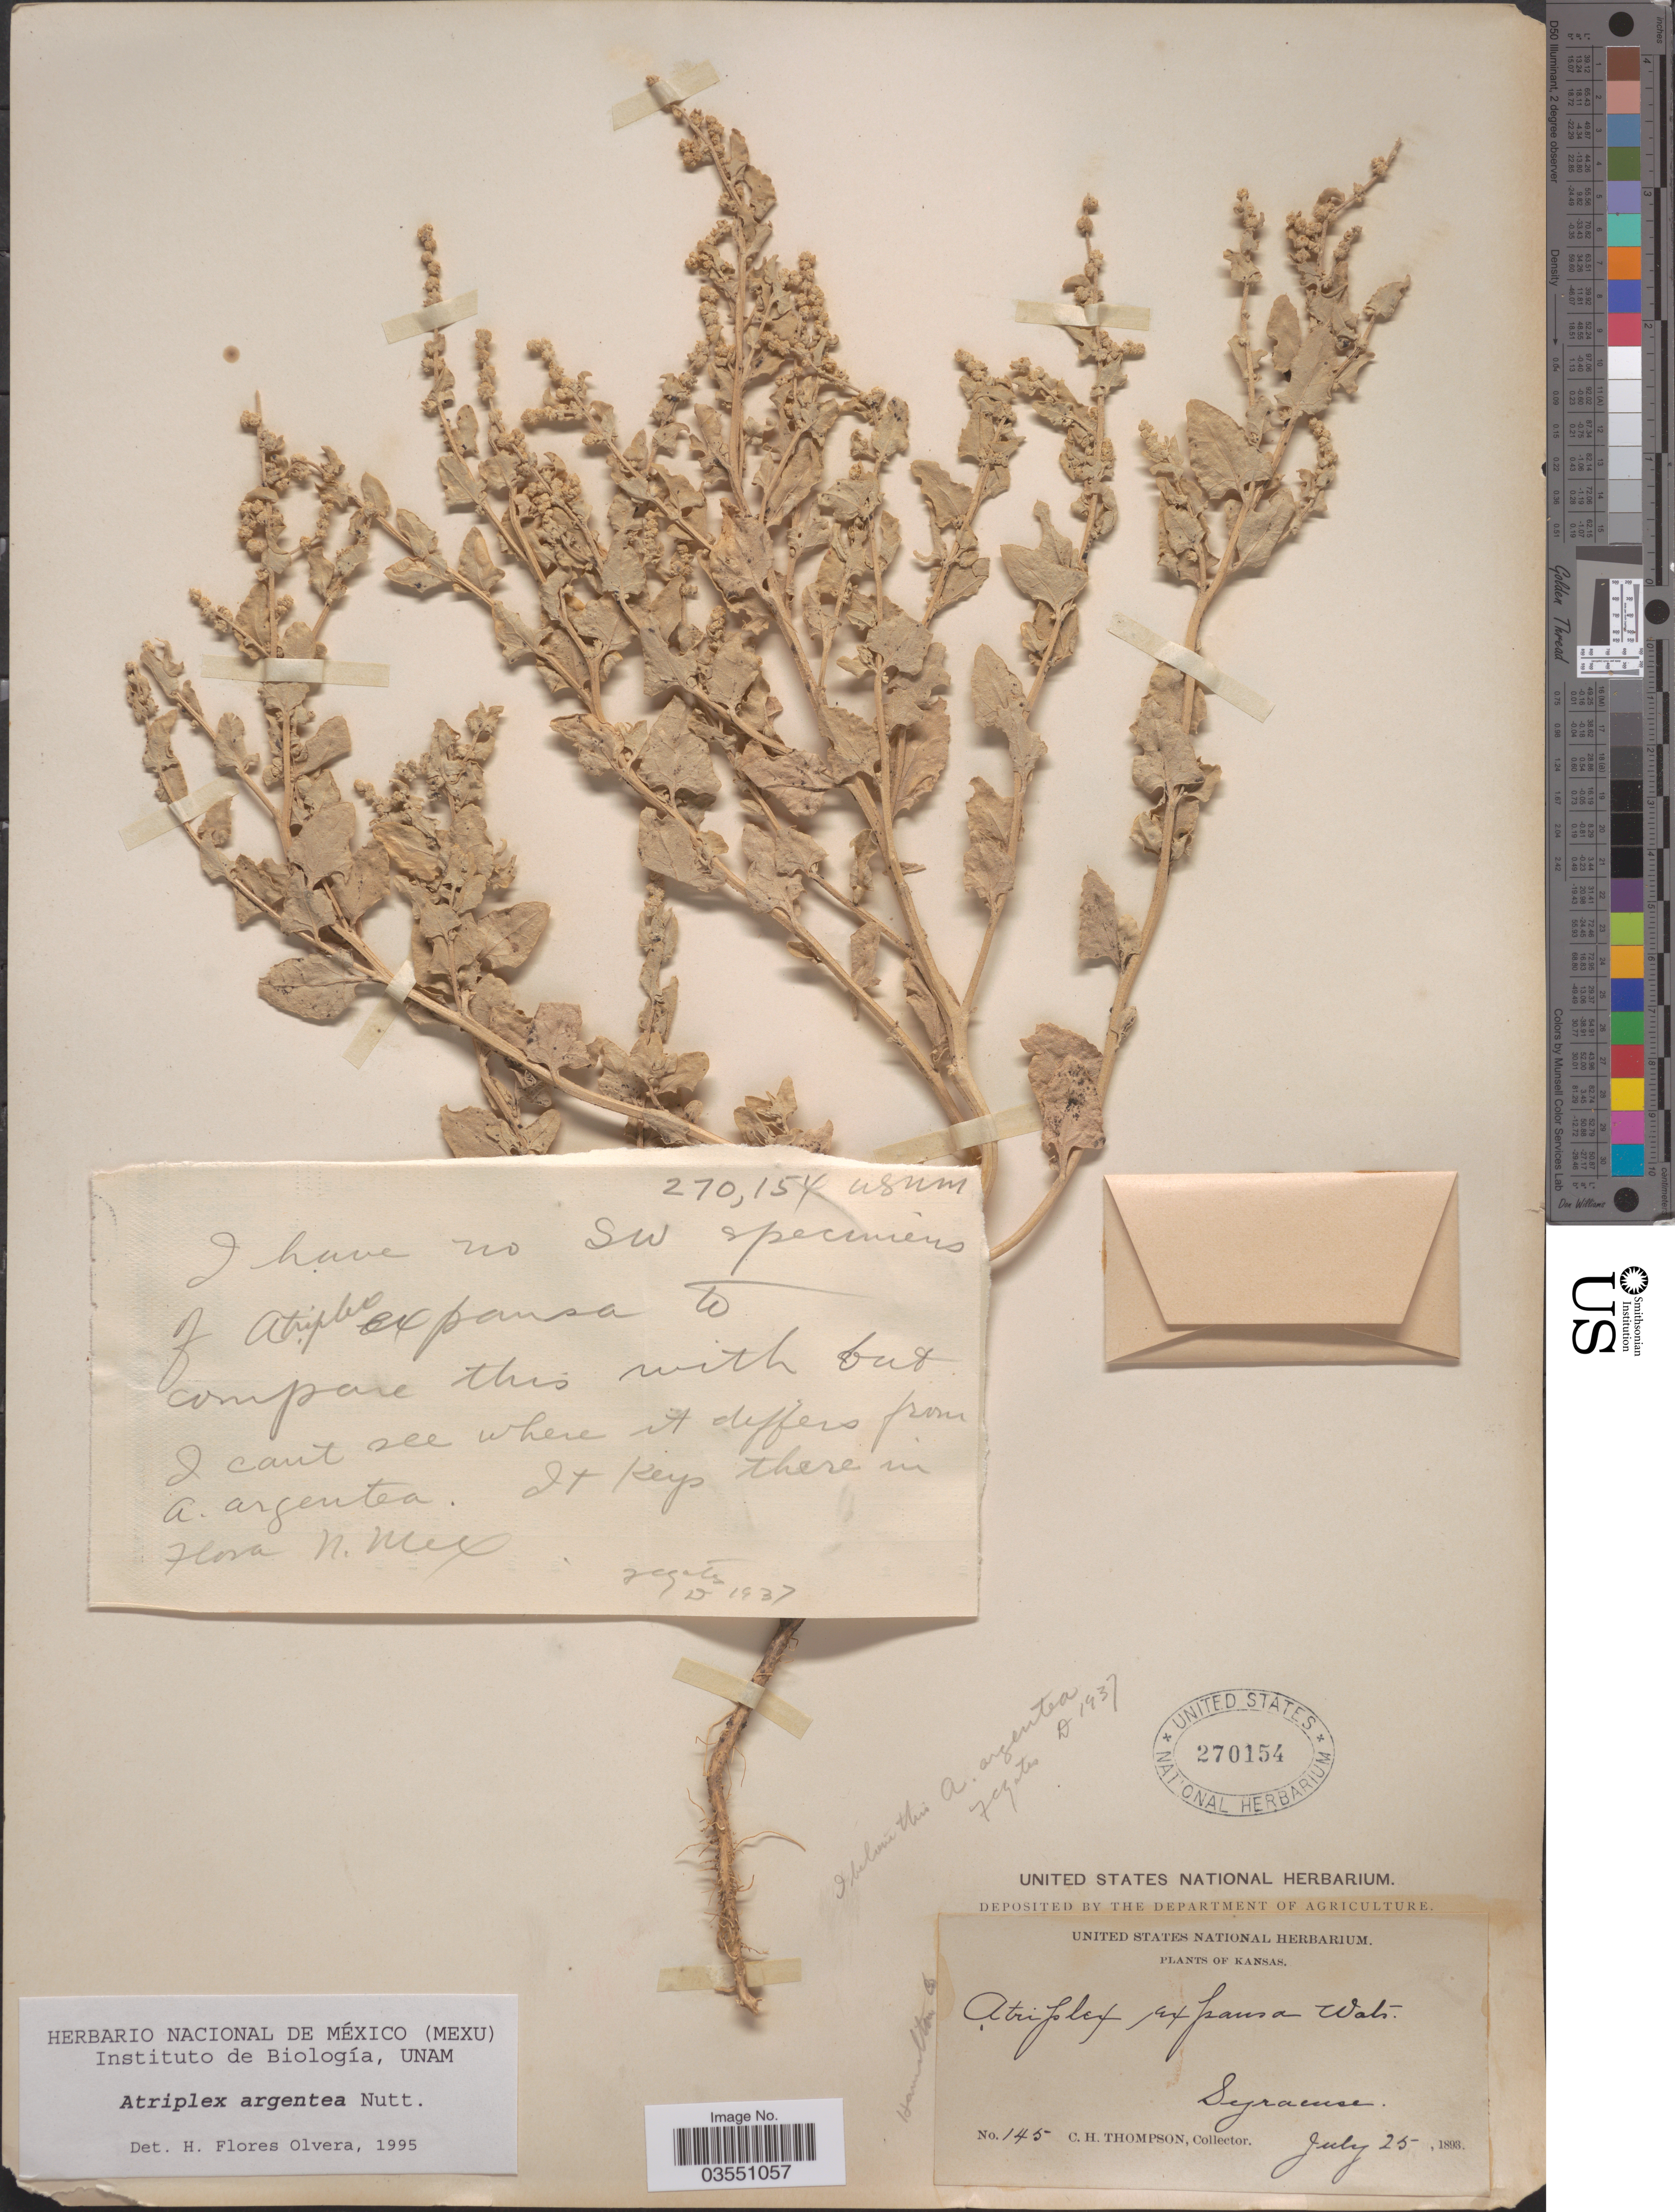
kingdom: Plantae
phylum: Tracheophyta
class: Magnoliopsida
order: Caryophyllales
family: Amaranthaceae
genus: Atriplex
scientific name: Atriplex argentea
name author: Nutt.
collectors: C. H. Thompson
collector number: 145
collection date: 1893-07-25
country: United States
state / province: Kansas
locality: Syracuse.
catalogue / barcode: US 270154